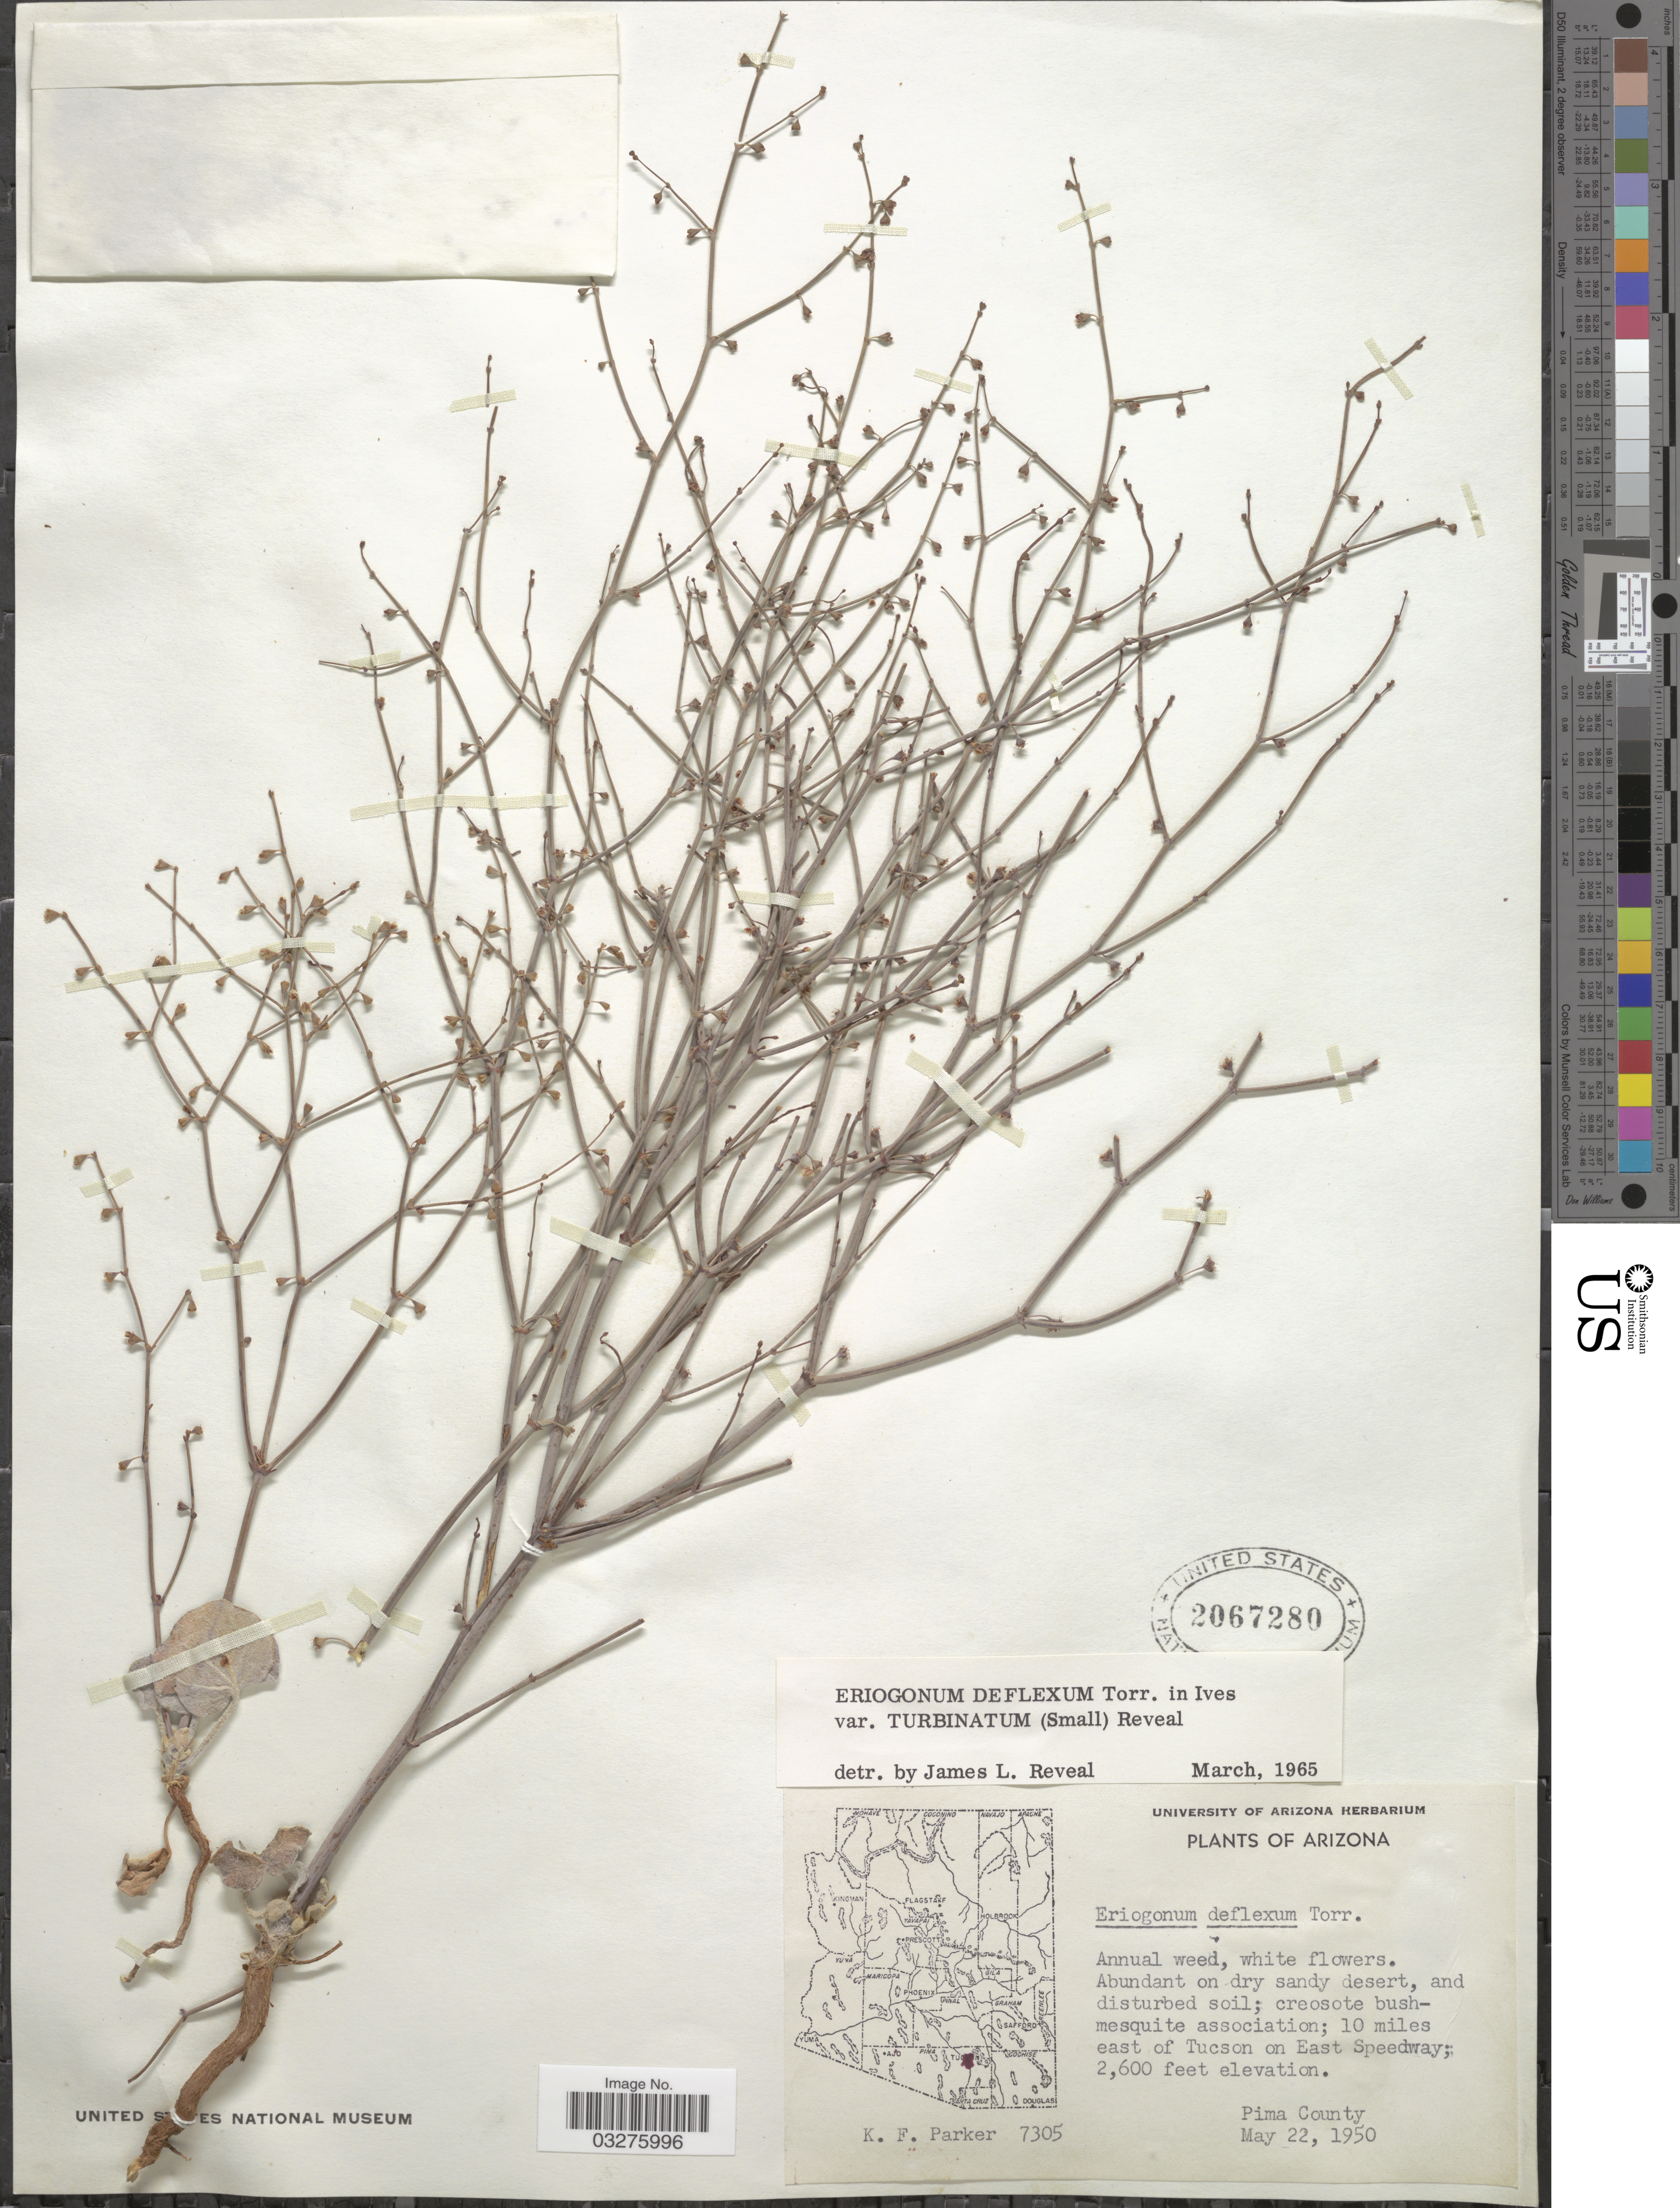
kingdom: Plantae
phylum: Tracheophyta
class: Magnoliopsida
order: Caryophyllales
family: Polygonaceae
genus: Eriogonum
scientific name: Eriogonum deflexum var. turbinatum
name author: (Small) Reveal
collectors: K. F. Parker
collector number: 7305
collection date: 1950-05-22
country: United States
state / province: Arizona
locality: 10 miles east of Tucson on East Speedway; Pima County.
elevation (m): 792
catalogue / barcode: US 2067280